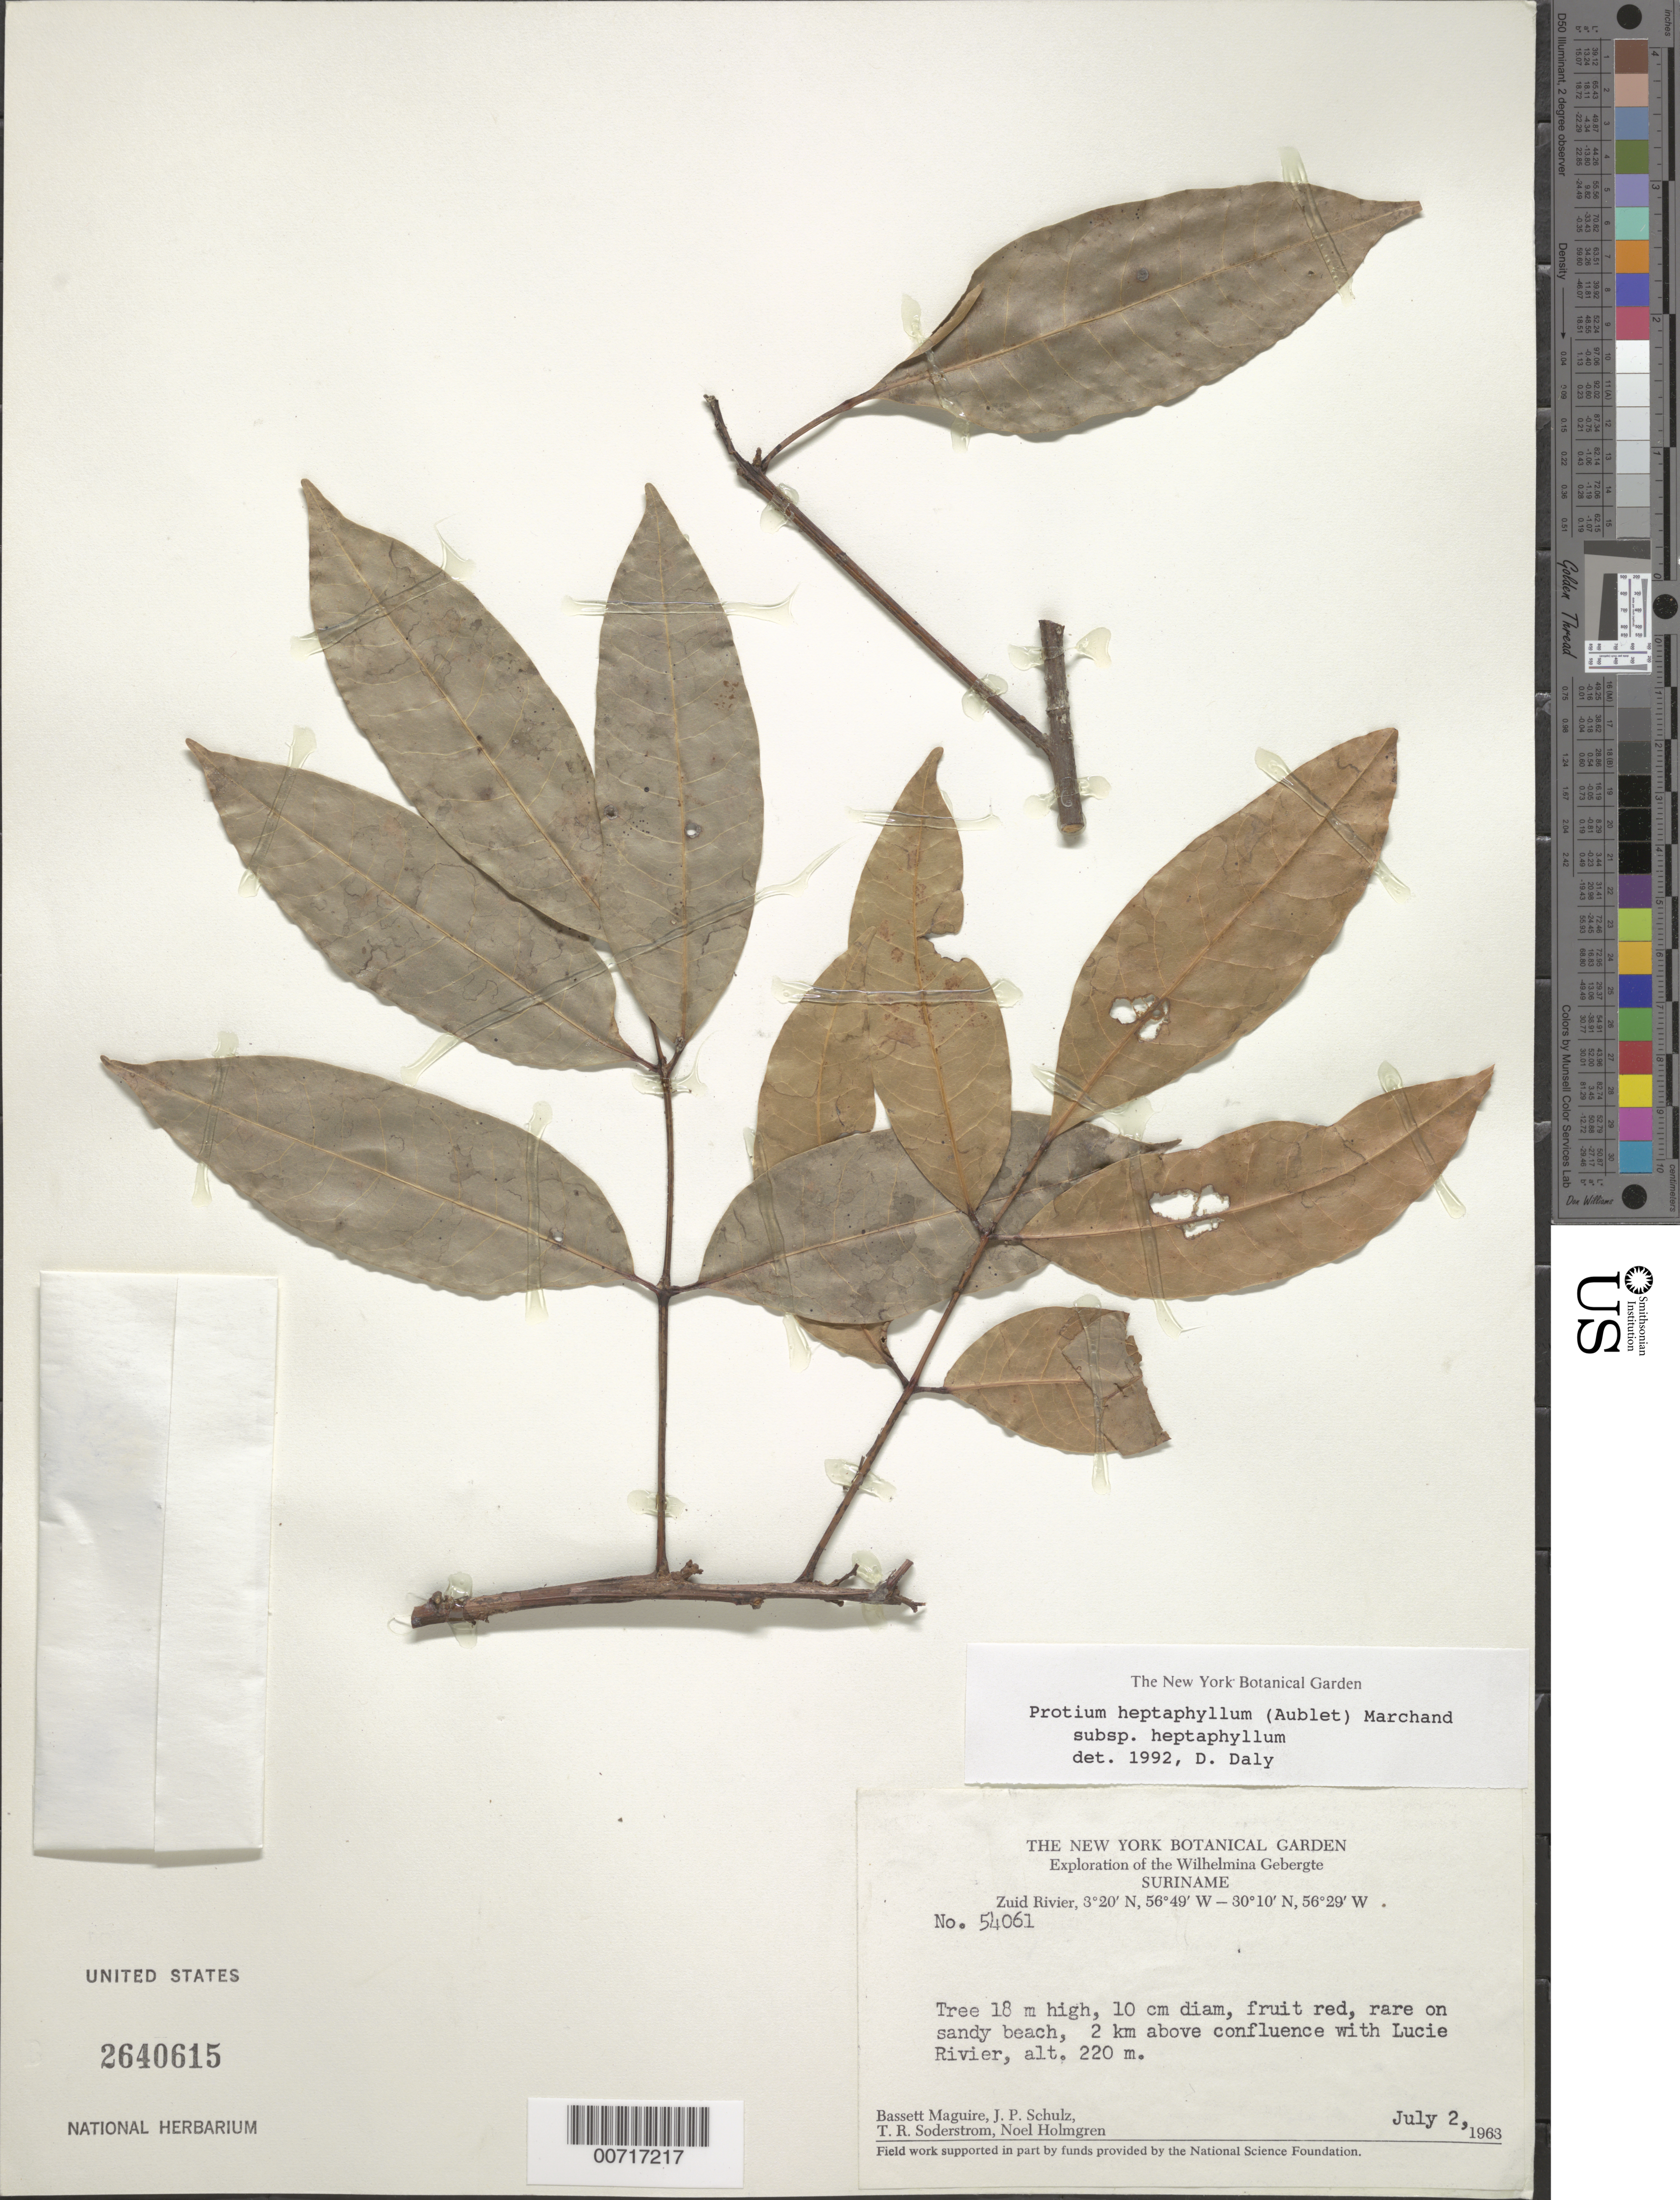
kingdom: Plantae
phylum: Tracheophyta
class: Magnoliopsida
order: Sapindales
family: Burseraceae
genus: Protium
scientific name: Protium heptaphyllum subsp. heptaphyllum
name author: (Aubl.) Marchand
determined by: Daly, D. C.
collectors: B. Maguire, J. P. Schulz, T. R. Soderstrom & N. H. Holmgren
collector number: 54061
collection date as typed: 2-Jul-63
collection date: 1963-07-02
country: Suriname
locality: Zuid River, 2 km above confluence with Lucie R., Wilhelmina Gebergte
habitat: Sandy beach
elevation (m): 220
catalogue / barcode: US 2640615